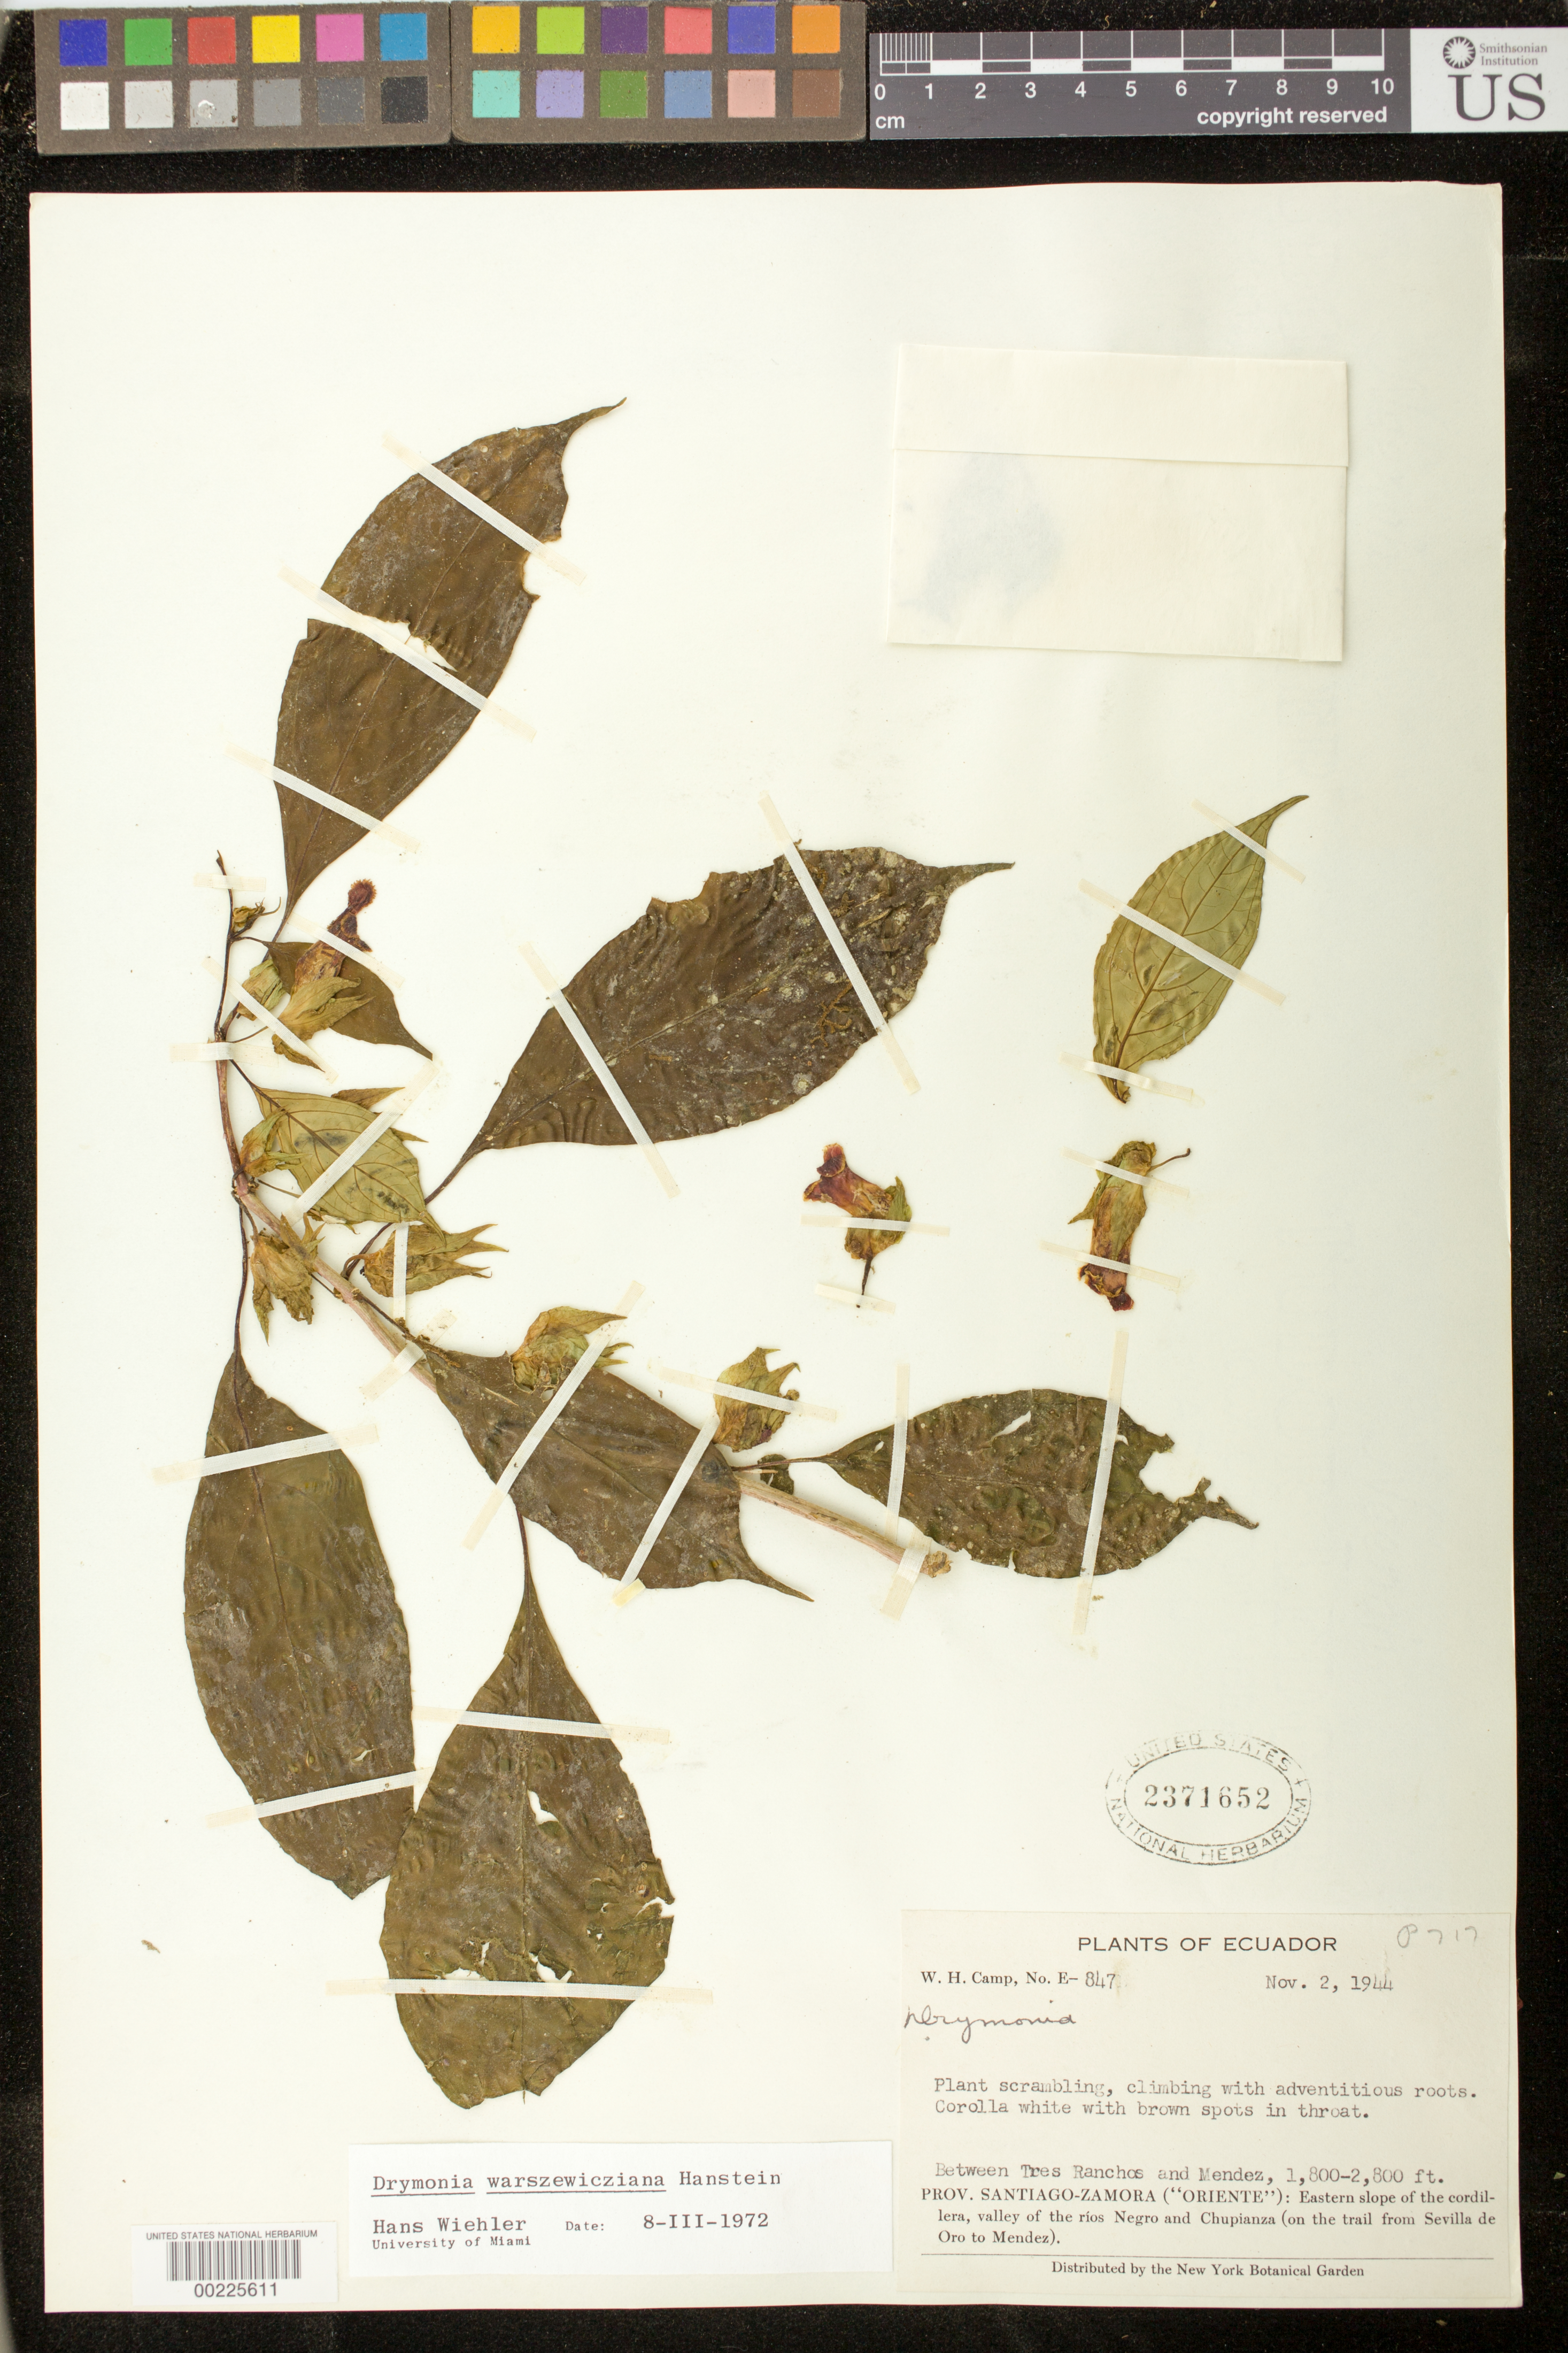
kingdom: Plantae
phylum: Tracheophyta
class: Magnoliopsida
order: Lamiales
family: Gesneriaceae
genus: Drymonia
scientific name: Drymonia warszewicziana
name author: Hanst.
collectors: W. H. Camp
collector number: E- 847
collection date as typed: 02 Nov 1944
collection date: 1944-11-02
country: Ecuador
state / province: Morona-Santiago / Zamora-Chinchipe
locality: Eastern slope of the cordillera, valley of Rios Negro & Chupianza, between Tres Ranchos & Mendez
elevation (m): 549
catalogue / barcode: US 2371652